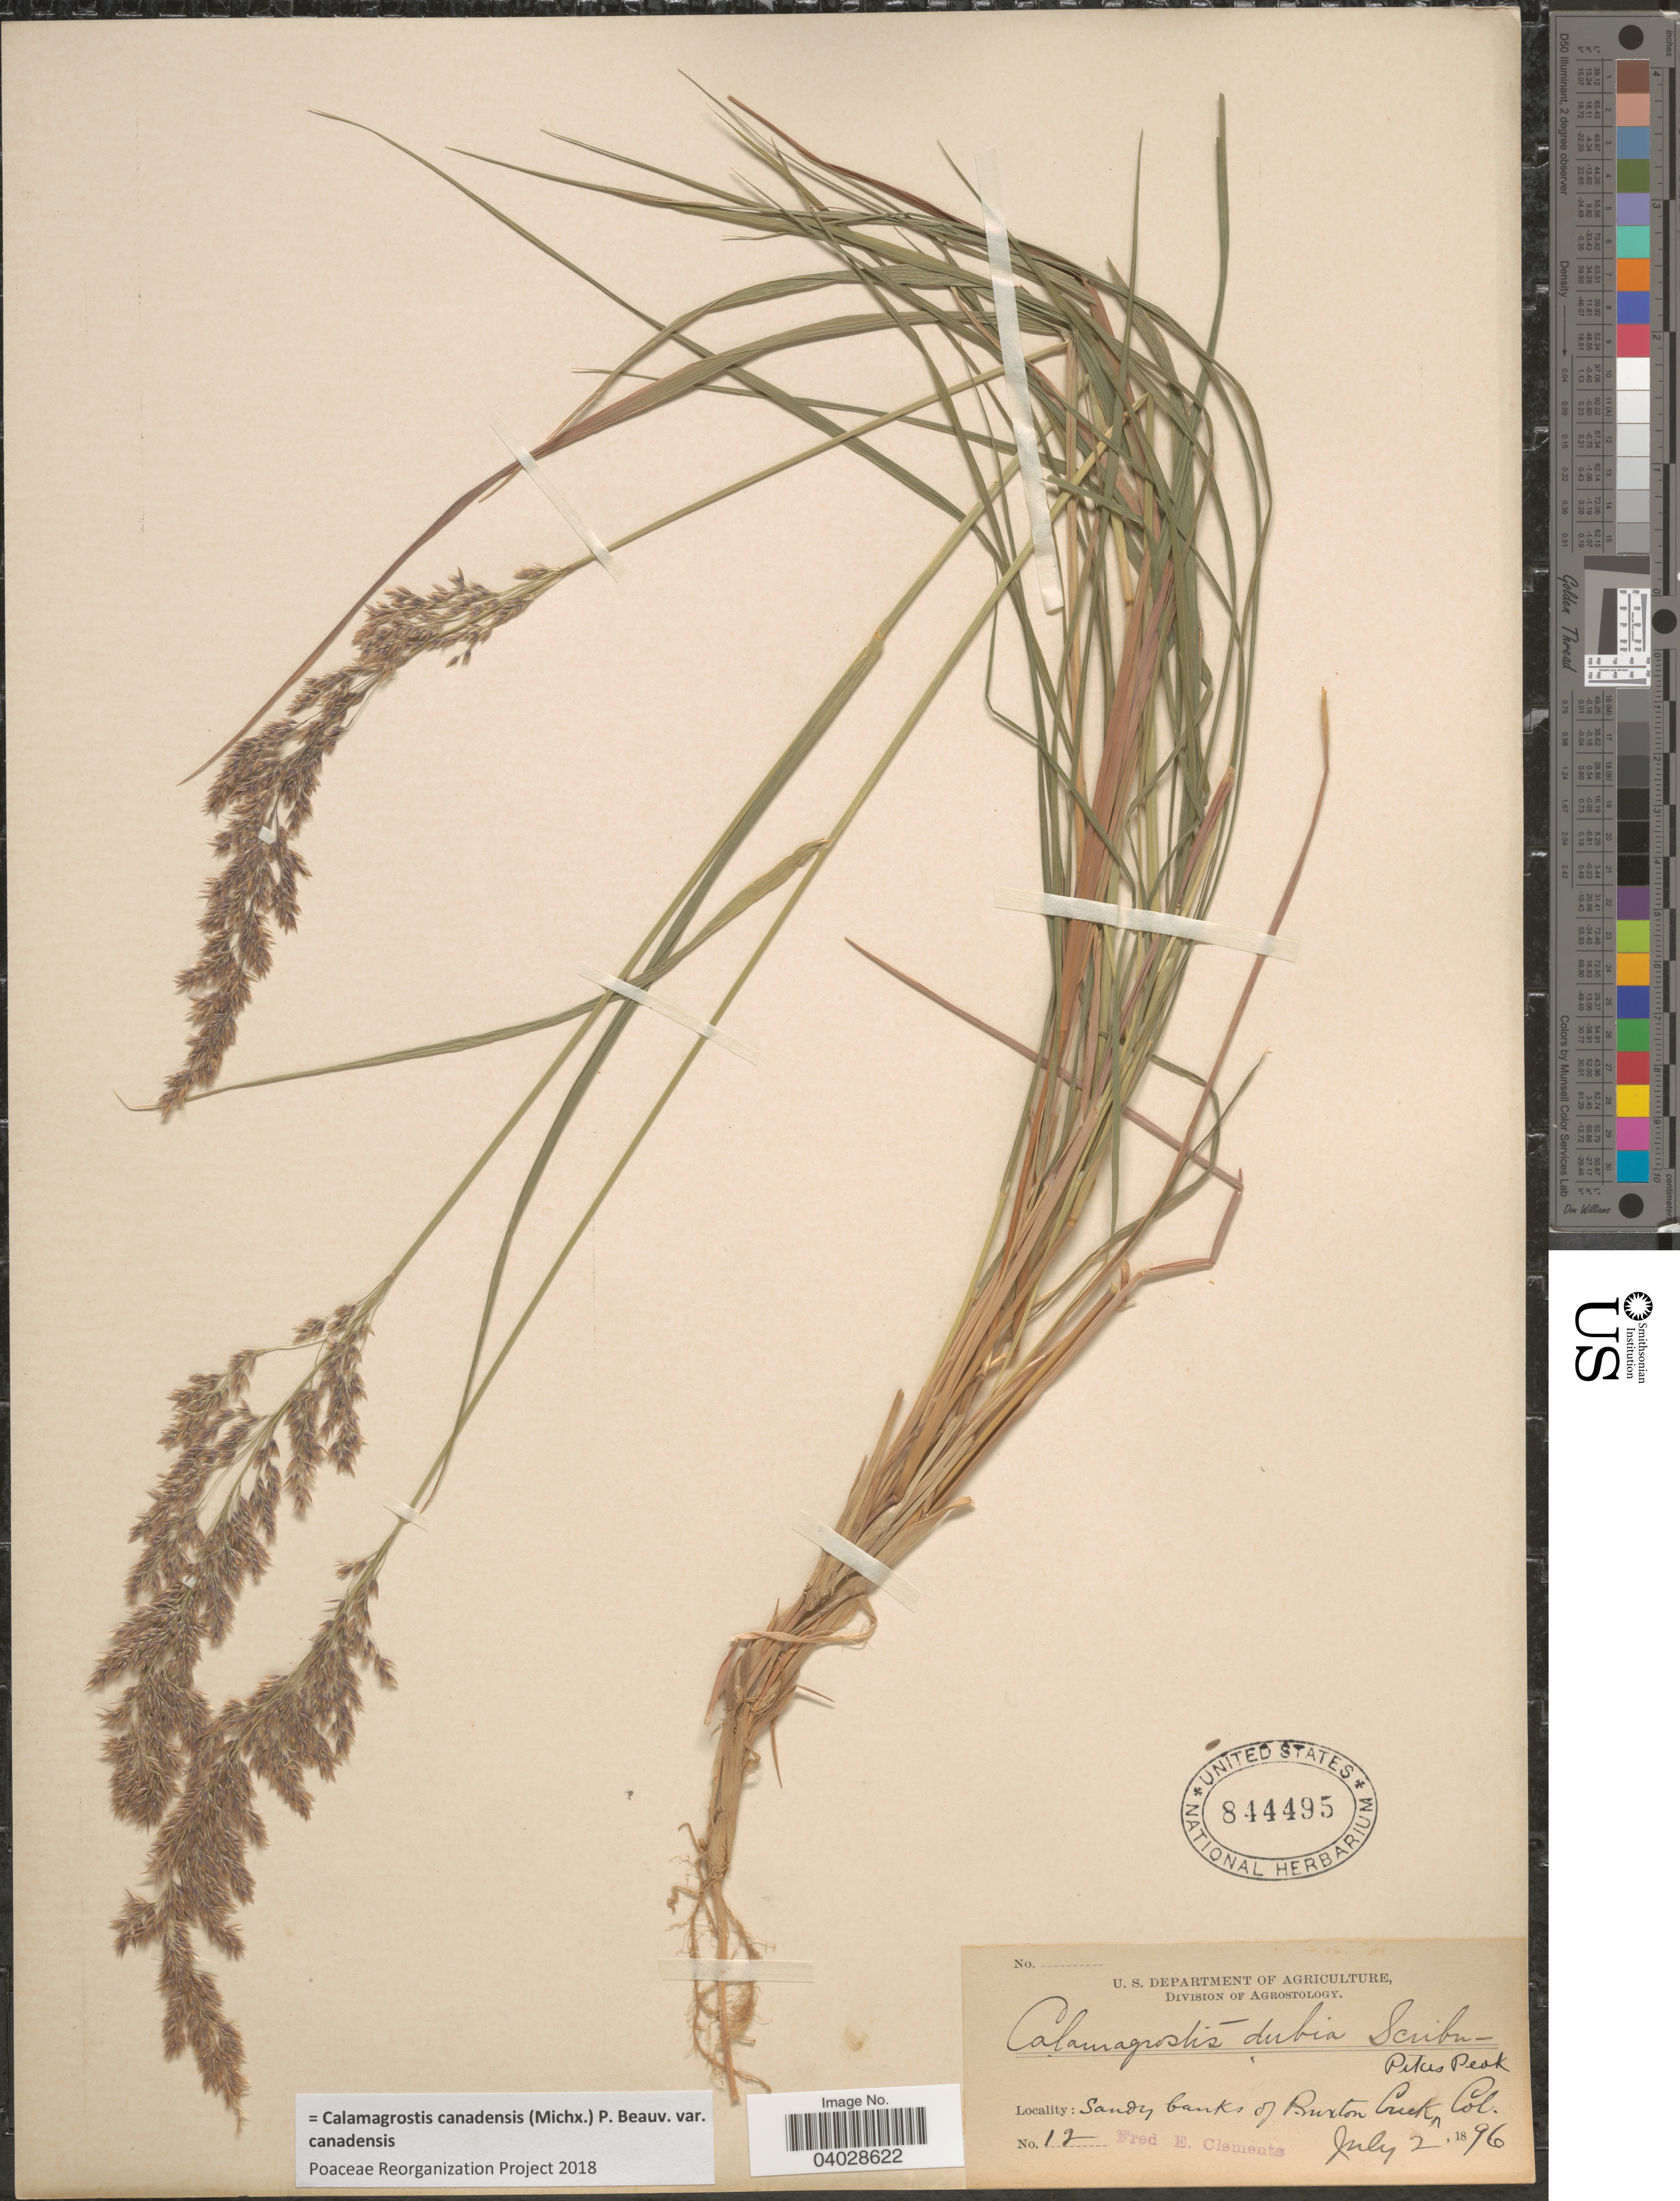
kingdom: Plantae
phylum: Tracheophyta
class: Liliopsida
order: Poales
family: Poaceae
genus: Calamagrostis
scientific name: Calamagrostis canadensis var. canadensis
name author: (Michx.) P. Beauv.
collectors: F. E. Clements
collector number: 12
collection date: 1896-07-02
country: United States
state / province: Colorado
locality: Pikes Peak. Sandy banks of Buxton Creek.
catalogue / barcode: US 844495